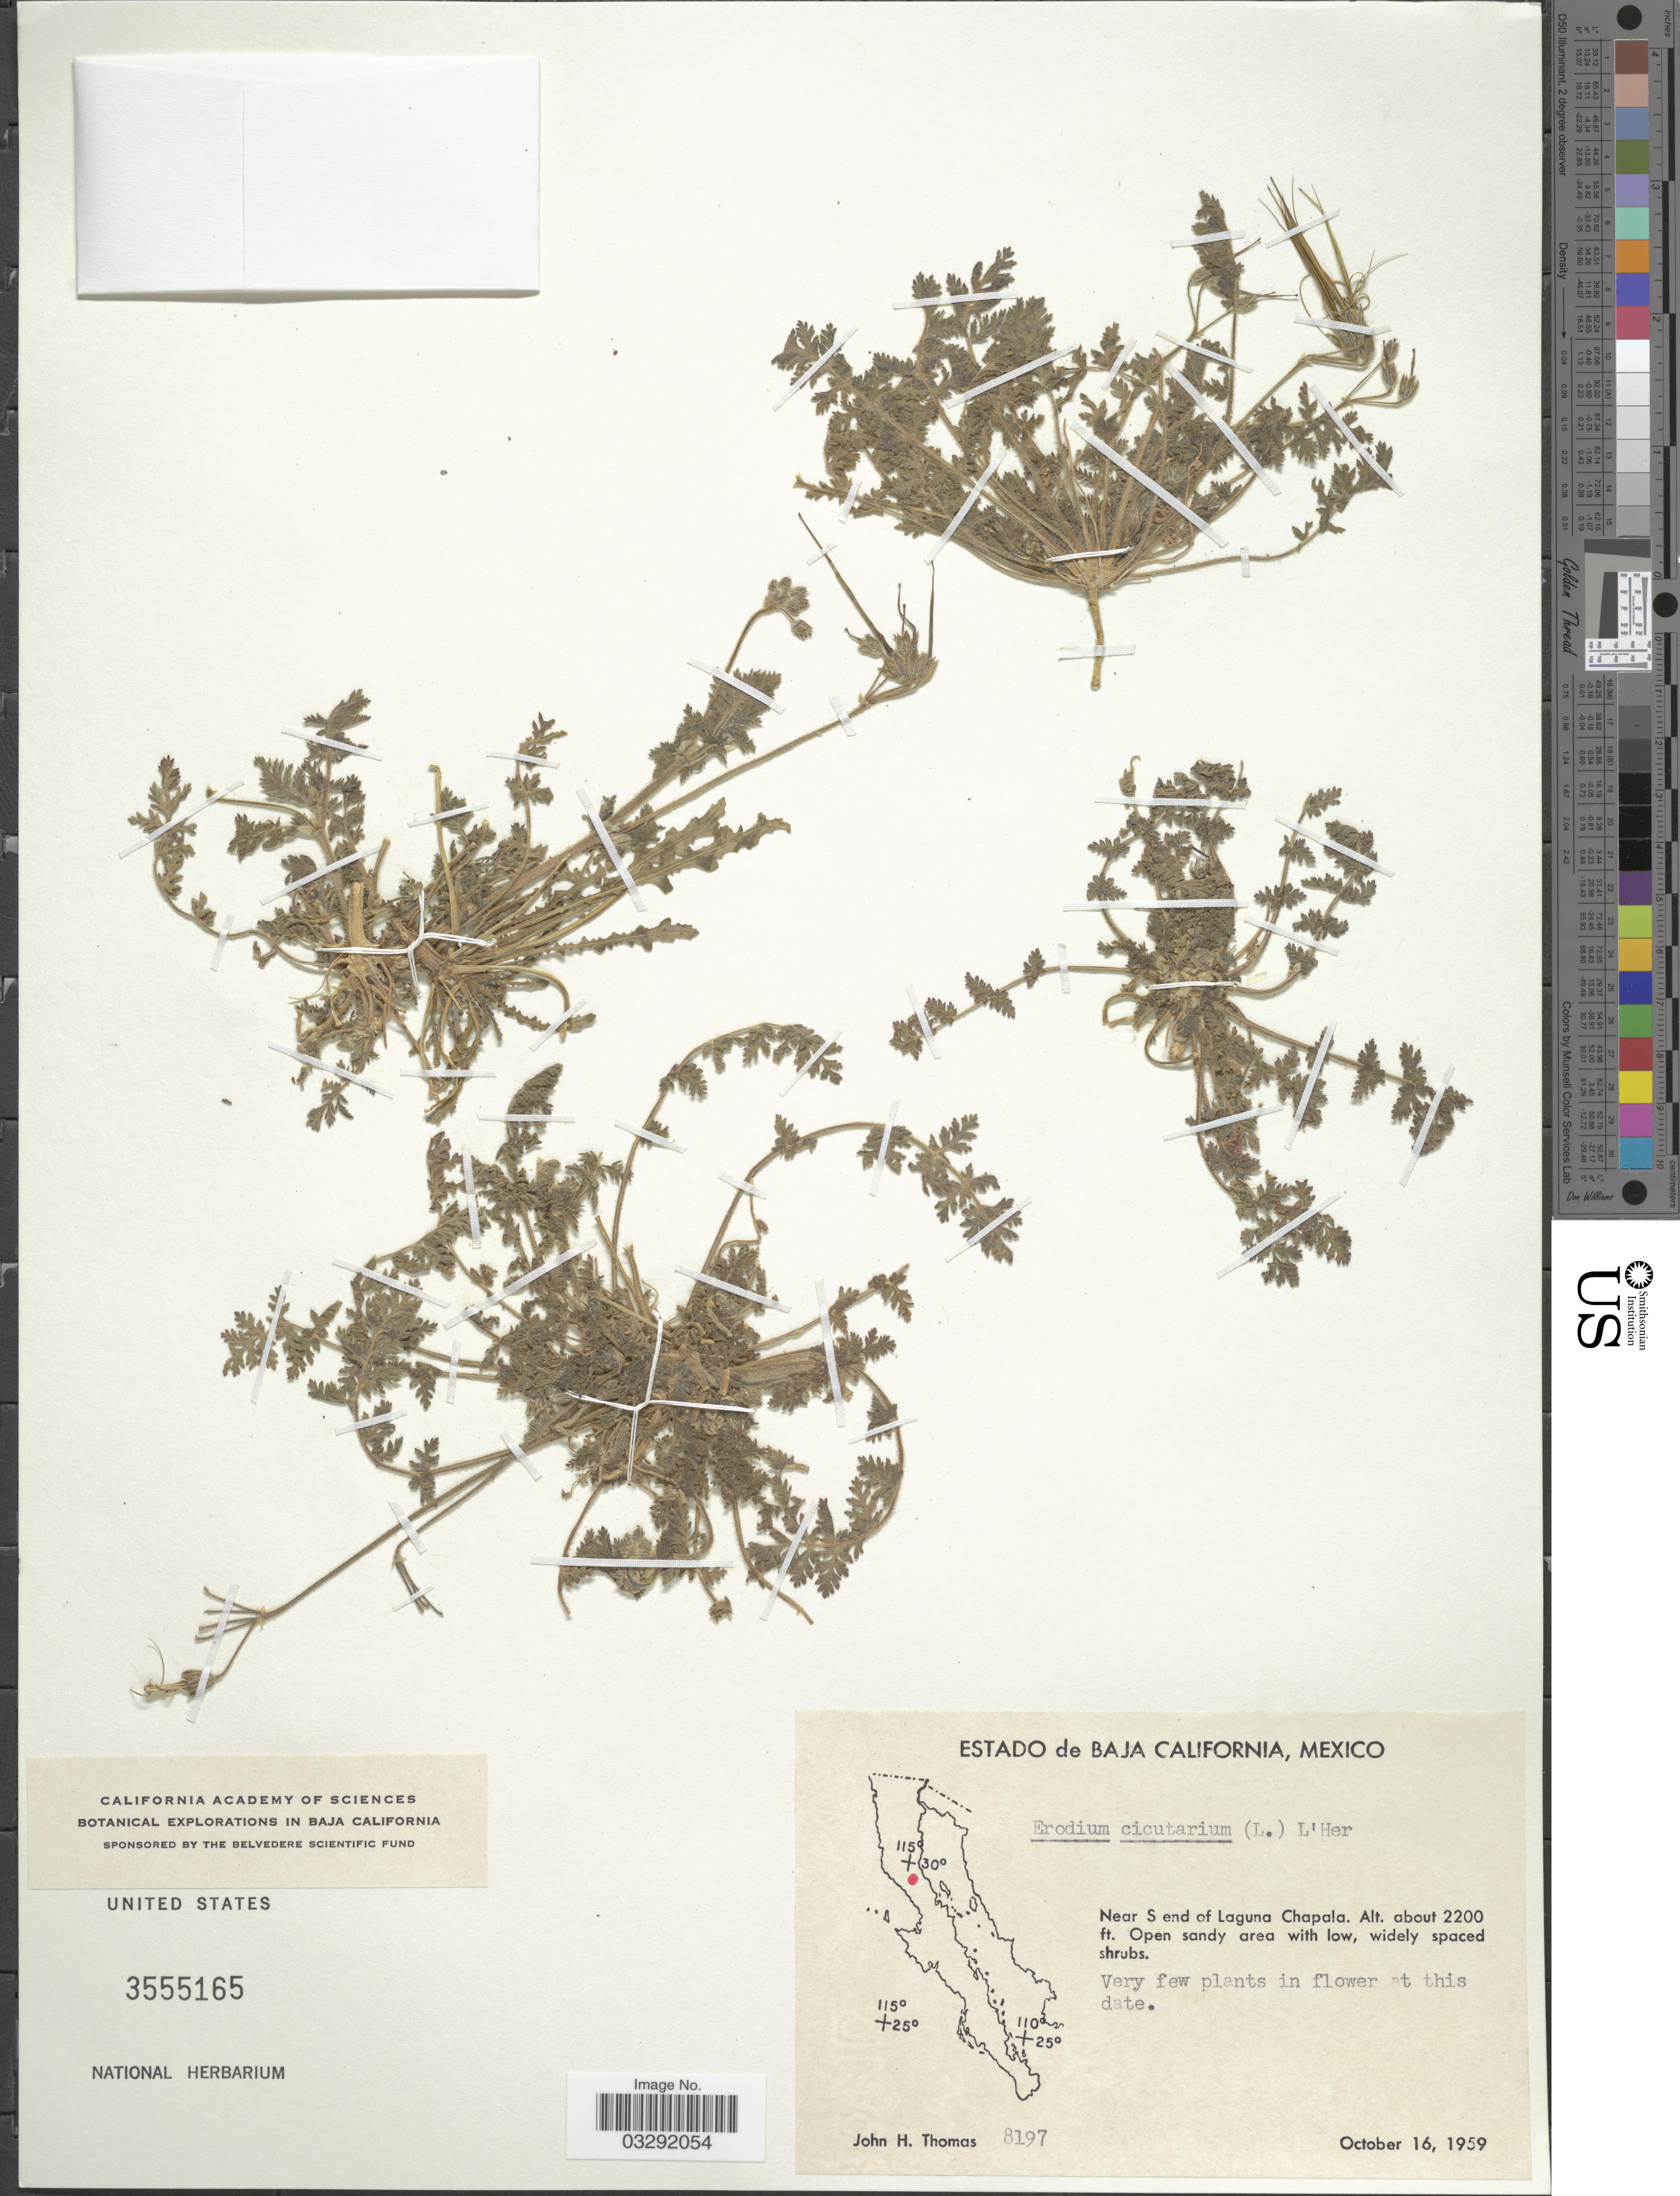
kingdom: Plantae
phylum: Tracheophyta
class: Magnoliopsida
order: Geraniales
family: Geraniaceae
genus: Erodium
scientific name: Erodium cicutarium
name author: (L.) L'Hér.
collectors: J. H. Thomas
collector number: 8197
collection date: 1959-10-16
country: Mexico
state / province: Baja California Norte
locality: Near S end of Laguna Chapala.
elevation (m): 671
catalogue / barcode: US 3555165